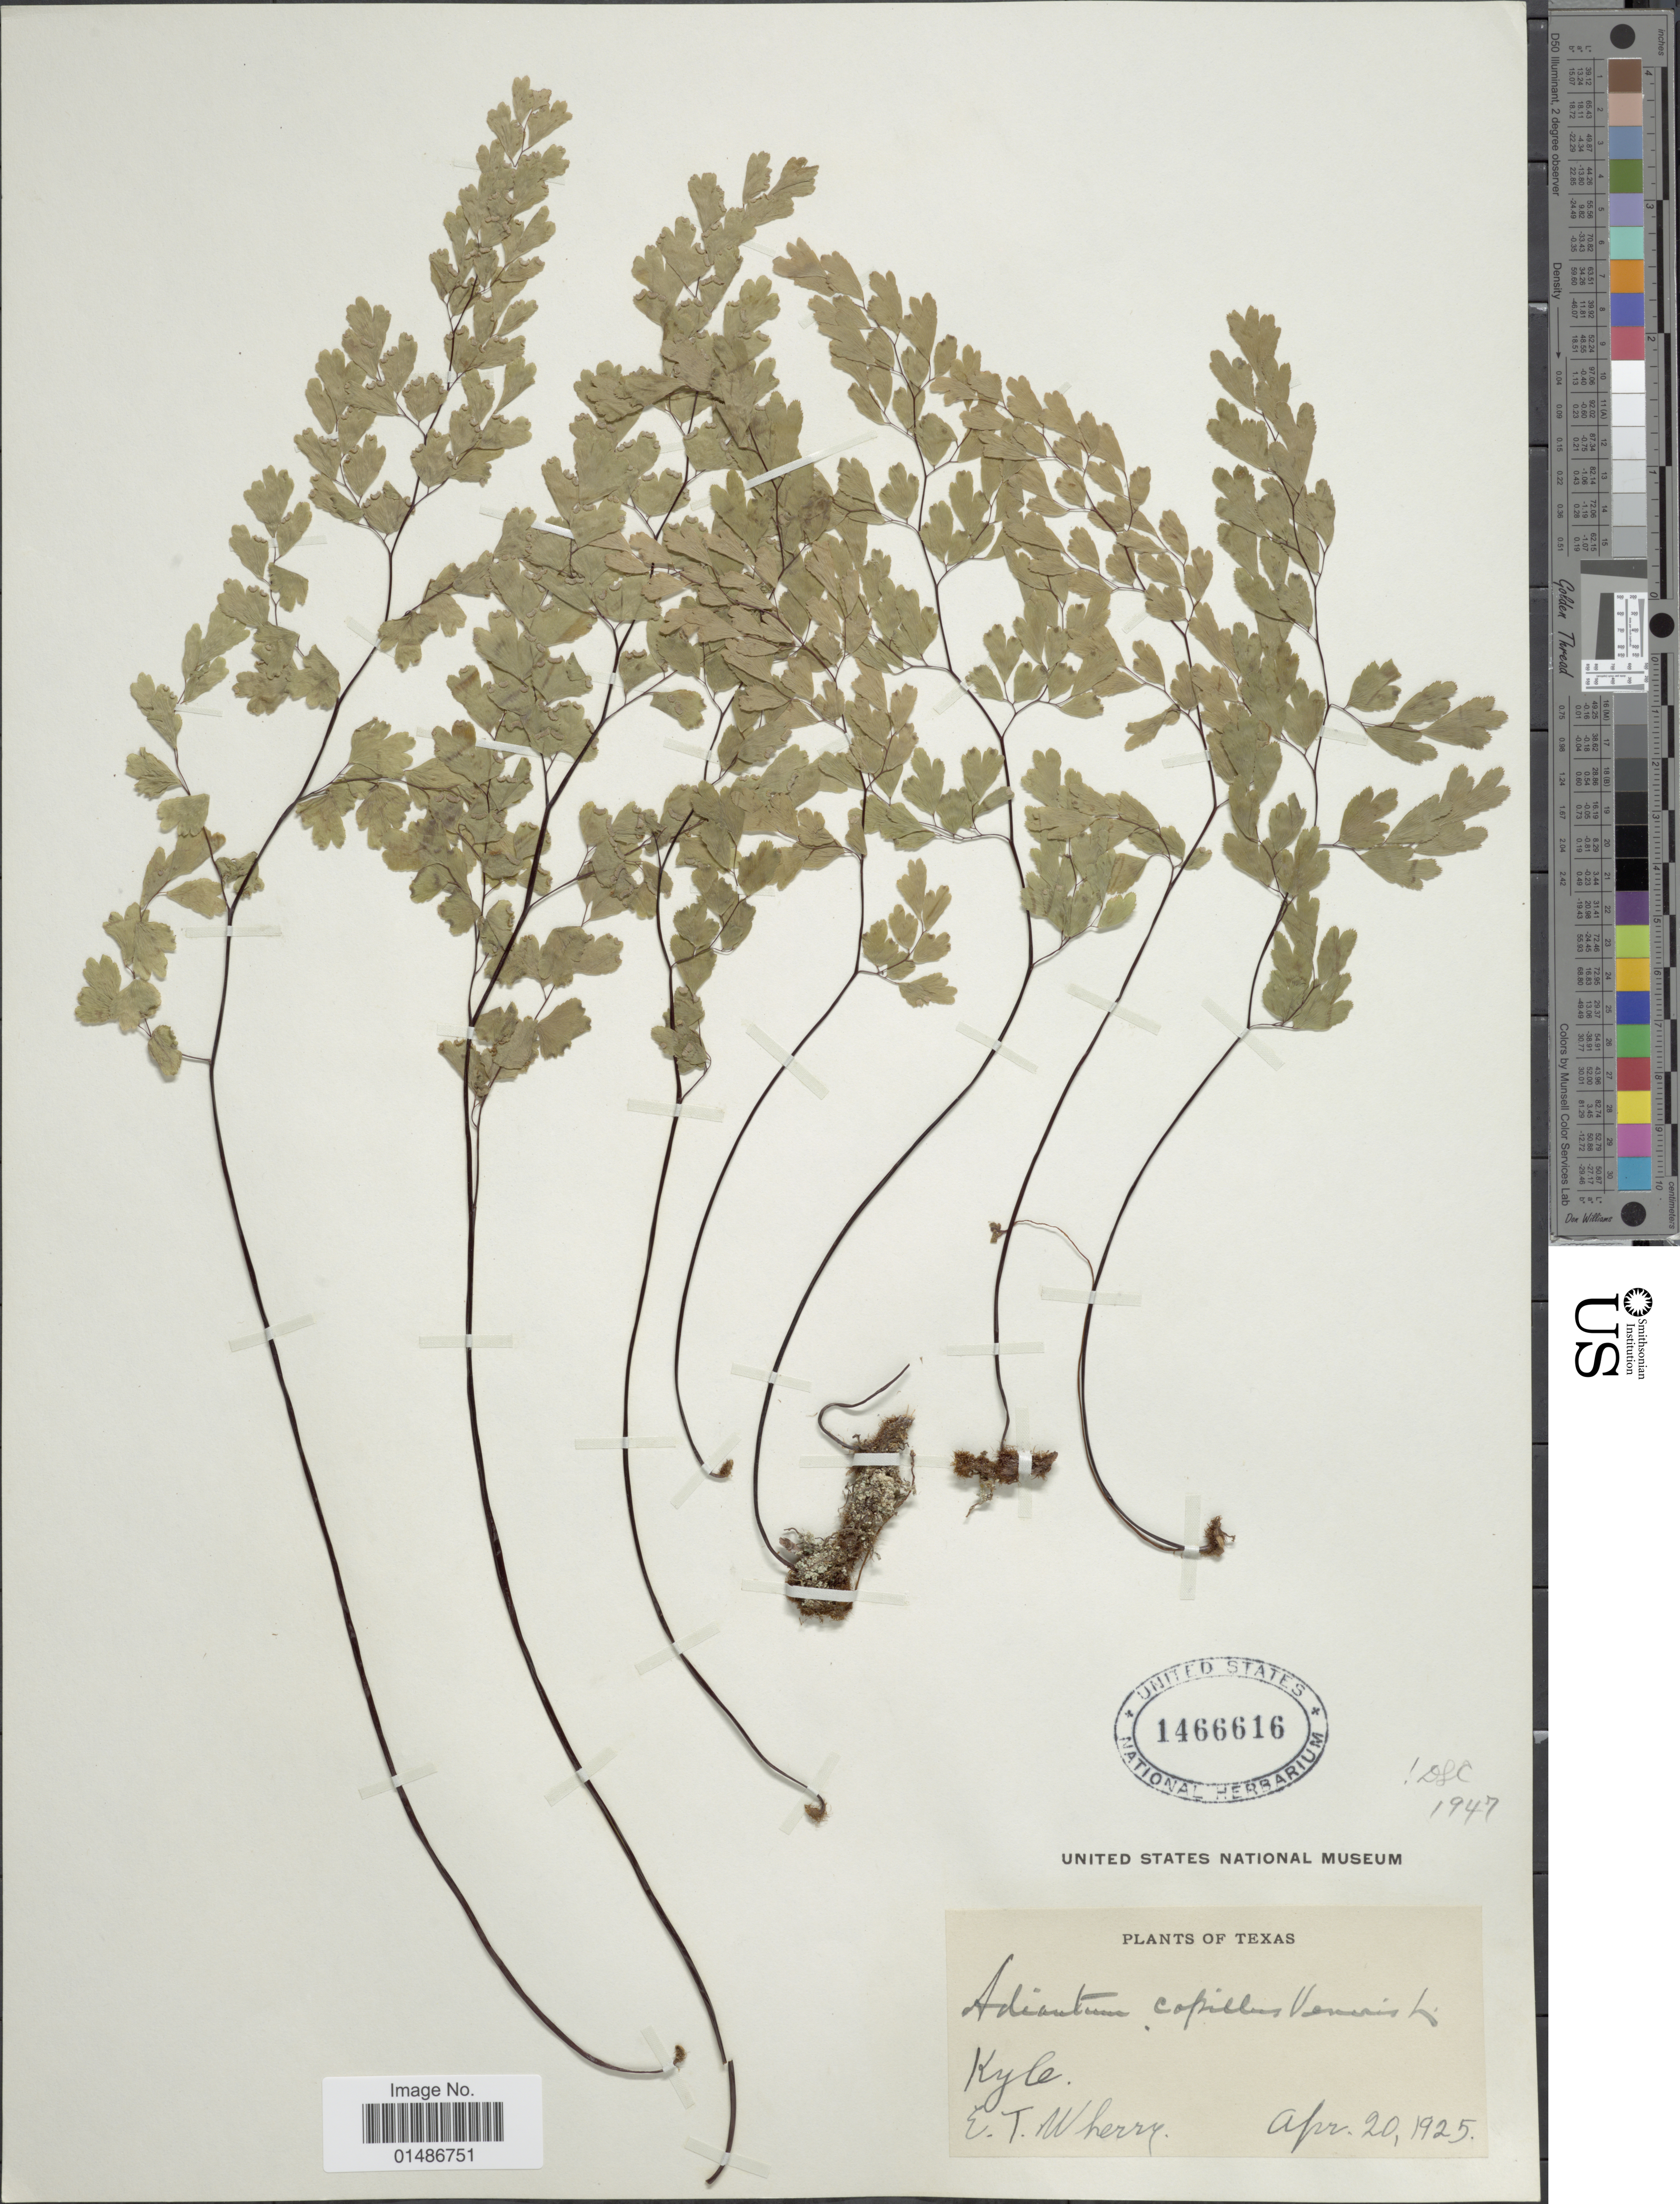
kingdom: Plantae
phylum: Tracheophyta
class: Polypodiopsida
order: Polypodiales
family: Pteridaceae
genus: Adiantum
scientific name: Adiantum capillus-veneris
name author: L.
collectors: E. T. Wherry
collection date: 1925-04-20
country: United States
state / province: Texas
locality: Kyle.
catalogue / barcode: US 1466616